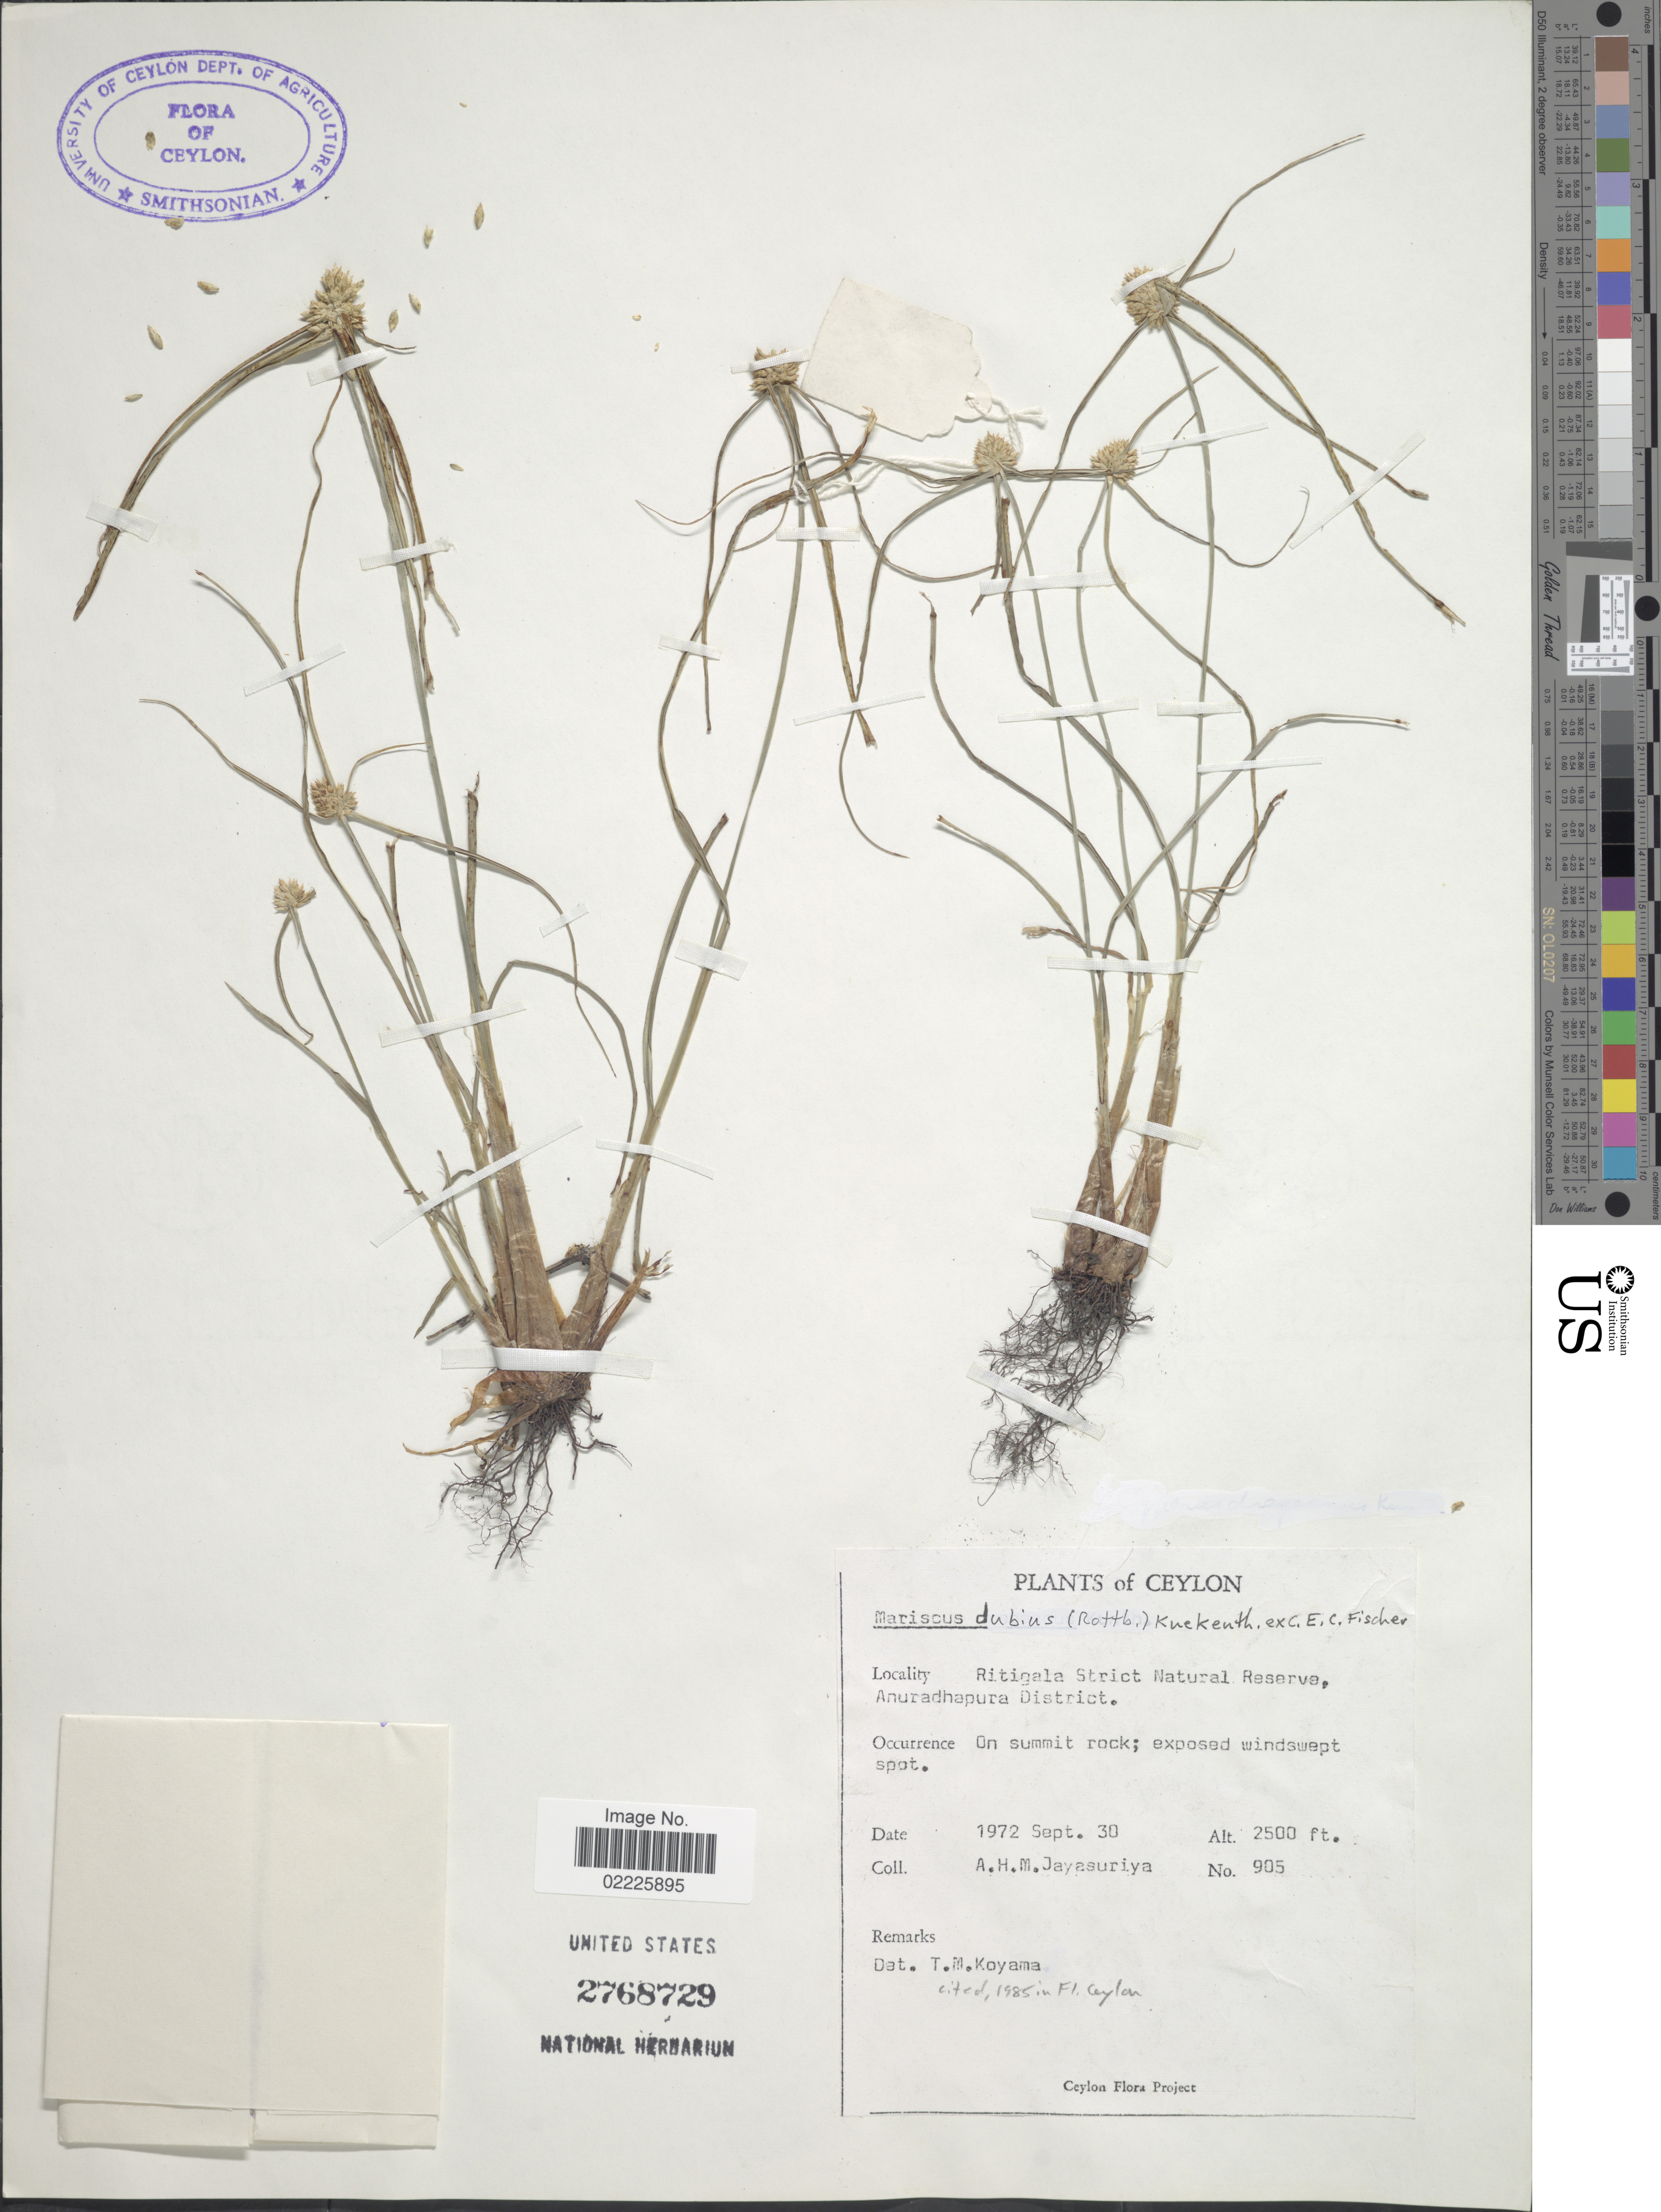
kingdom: Plantae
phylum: Tracheophyta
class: Liliopsida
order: Poales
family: Cyperaceae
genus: Cyperus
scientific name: Cyperus dubius Rottb. var. dubius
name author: Rottb.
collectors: A. H. Jayasuriya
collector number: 905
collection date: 1972-09-30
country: Sri Lanka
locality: Ceylon, Ritigala Strict Natural Reserve, Anuradhapura District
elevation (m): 762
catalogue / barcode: US 2768729